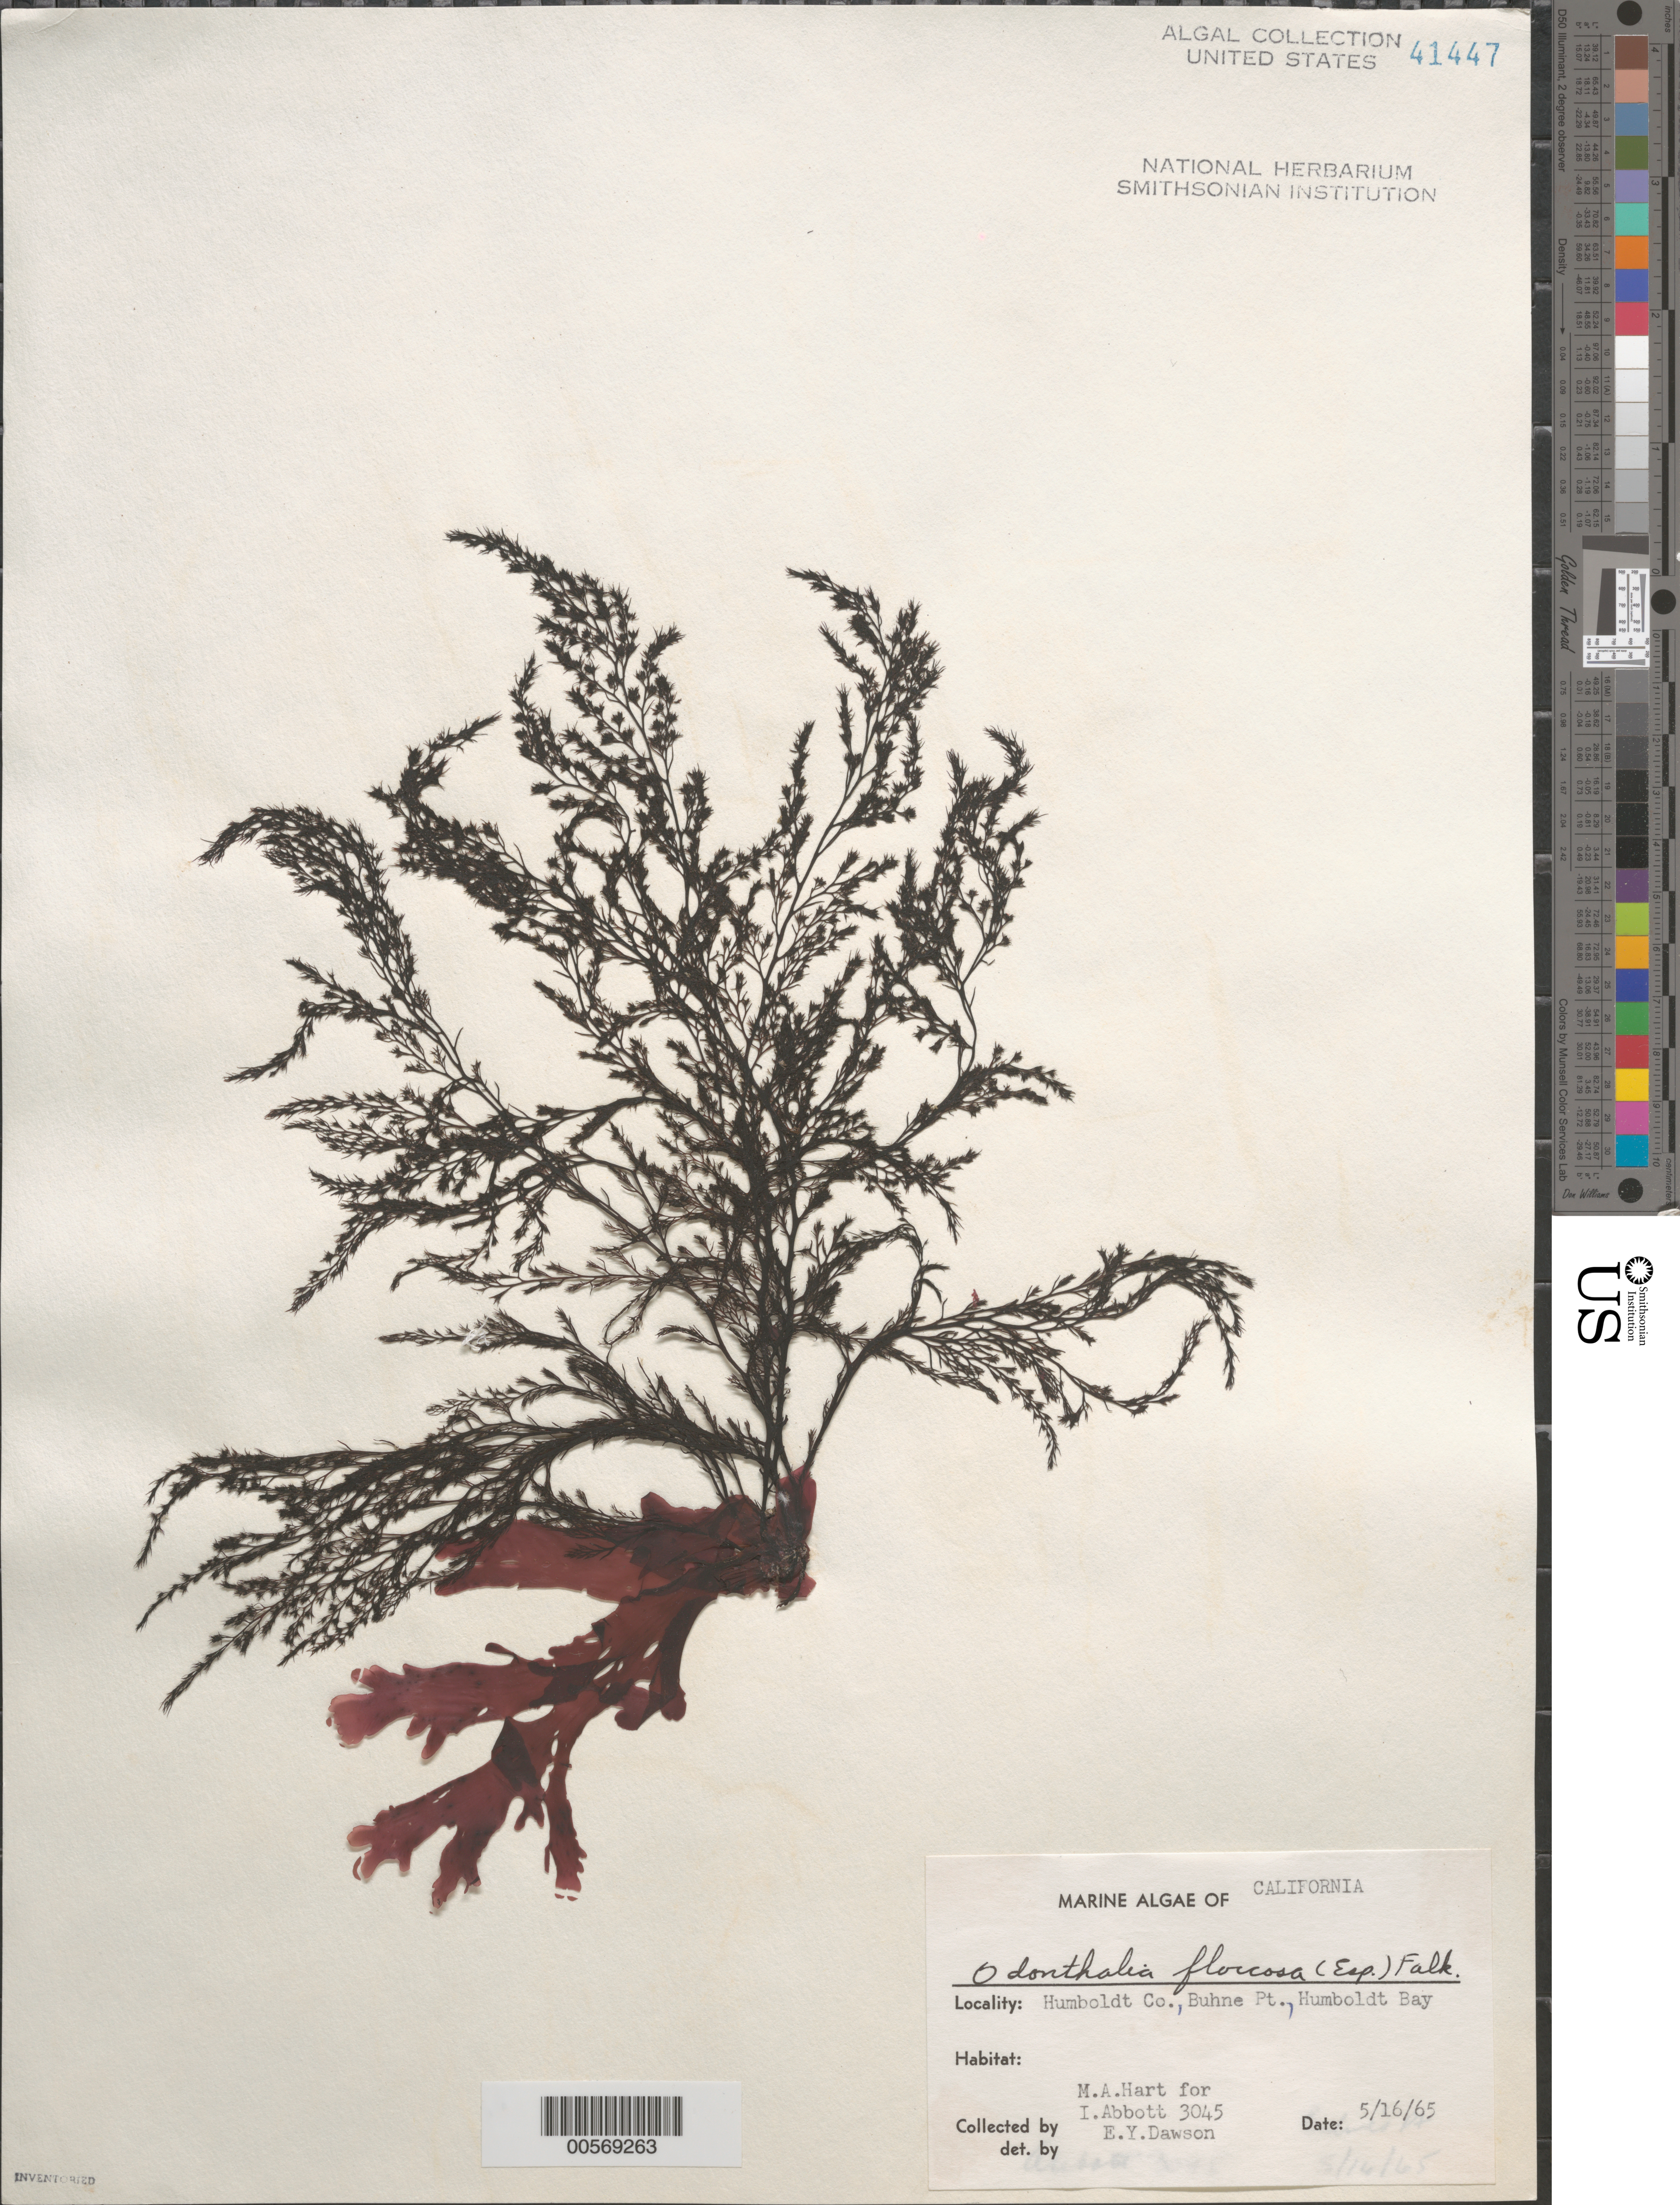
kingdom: Plantae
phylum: Rhodophyta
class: Florideophyceae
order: Ceramiales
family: Rhodomelaceae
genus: Odonthalia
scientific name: Odonthalia floccosa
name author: (Esper) Falkenb.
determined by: Dawson, E. Y.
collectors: M. A. Hart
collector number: IAA 3045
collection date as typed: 16 May 1965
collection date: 1965-05-16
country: United States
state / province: California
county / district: Humboldt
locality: Buhne Point, Humboldt Bay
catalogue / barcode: US 41447